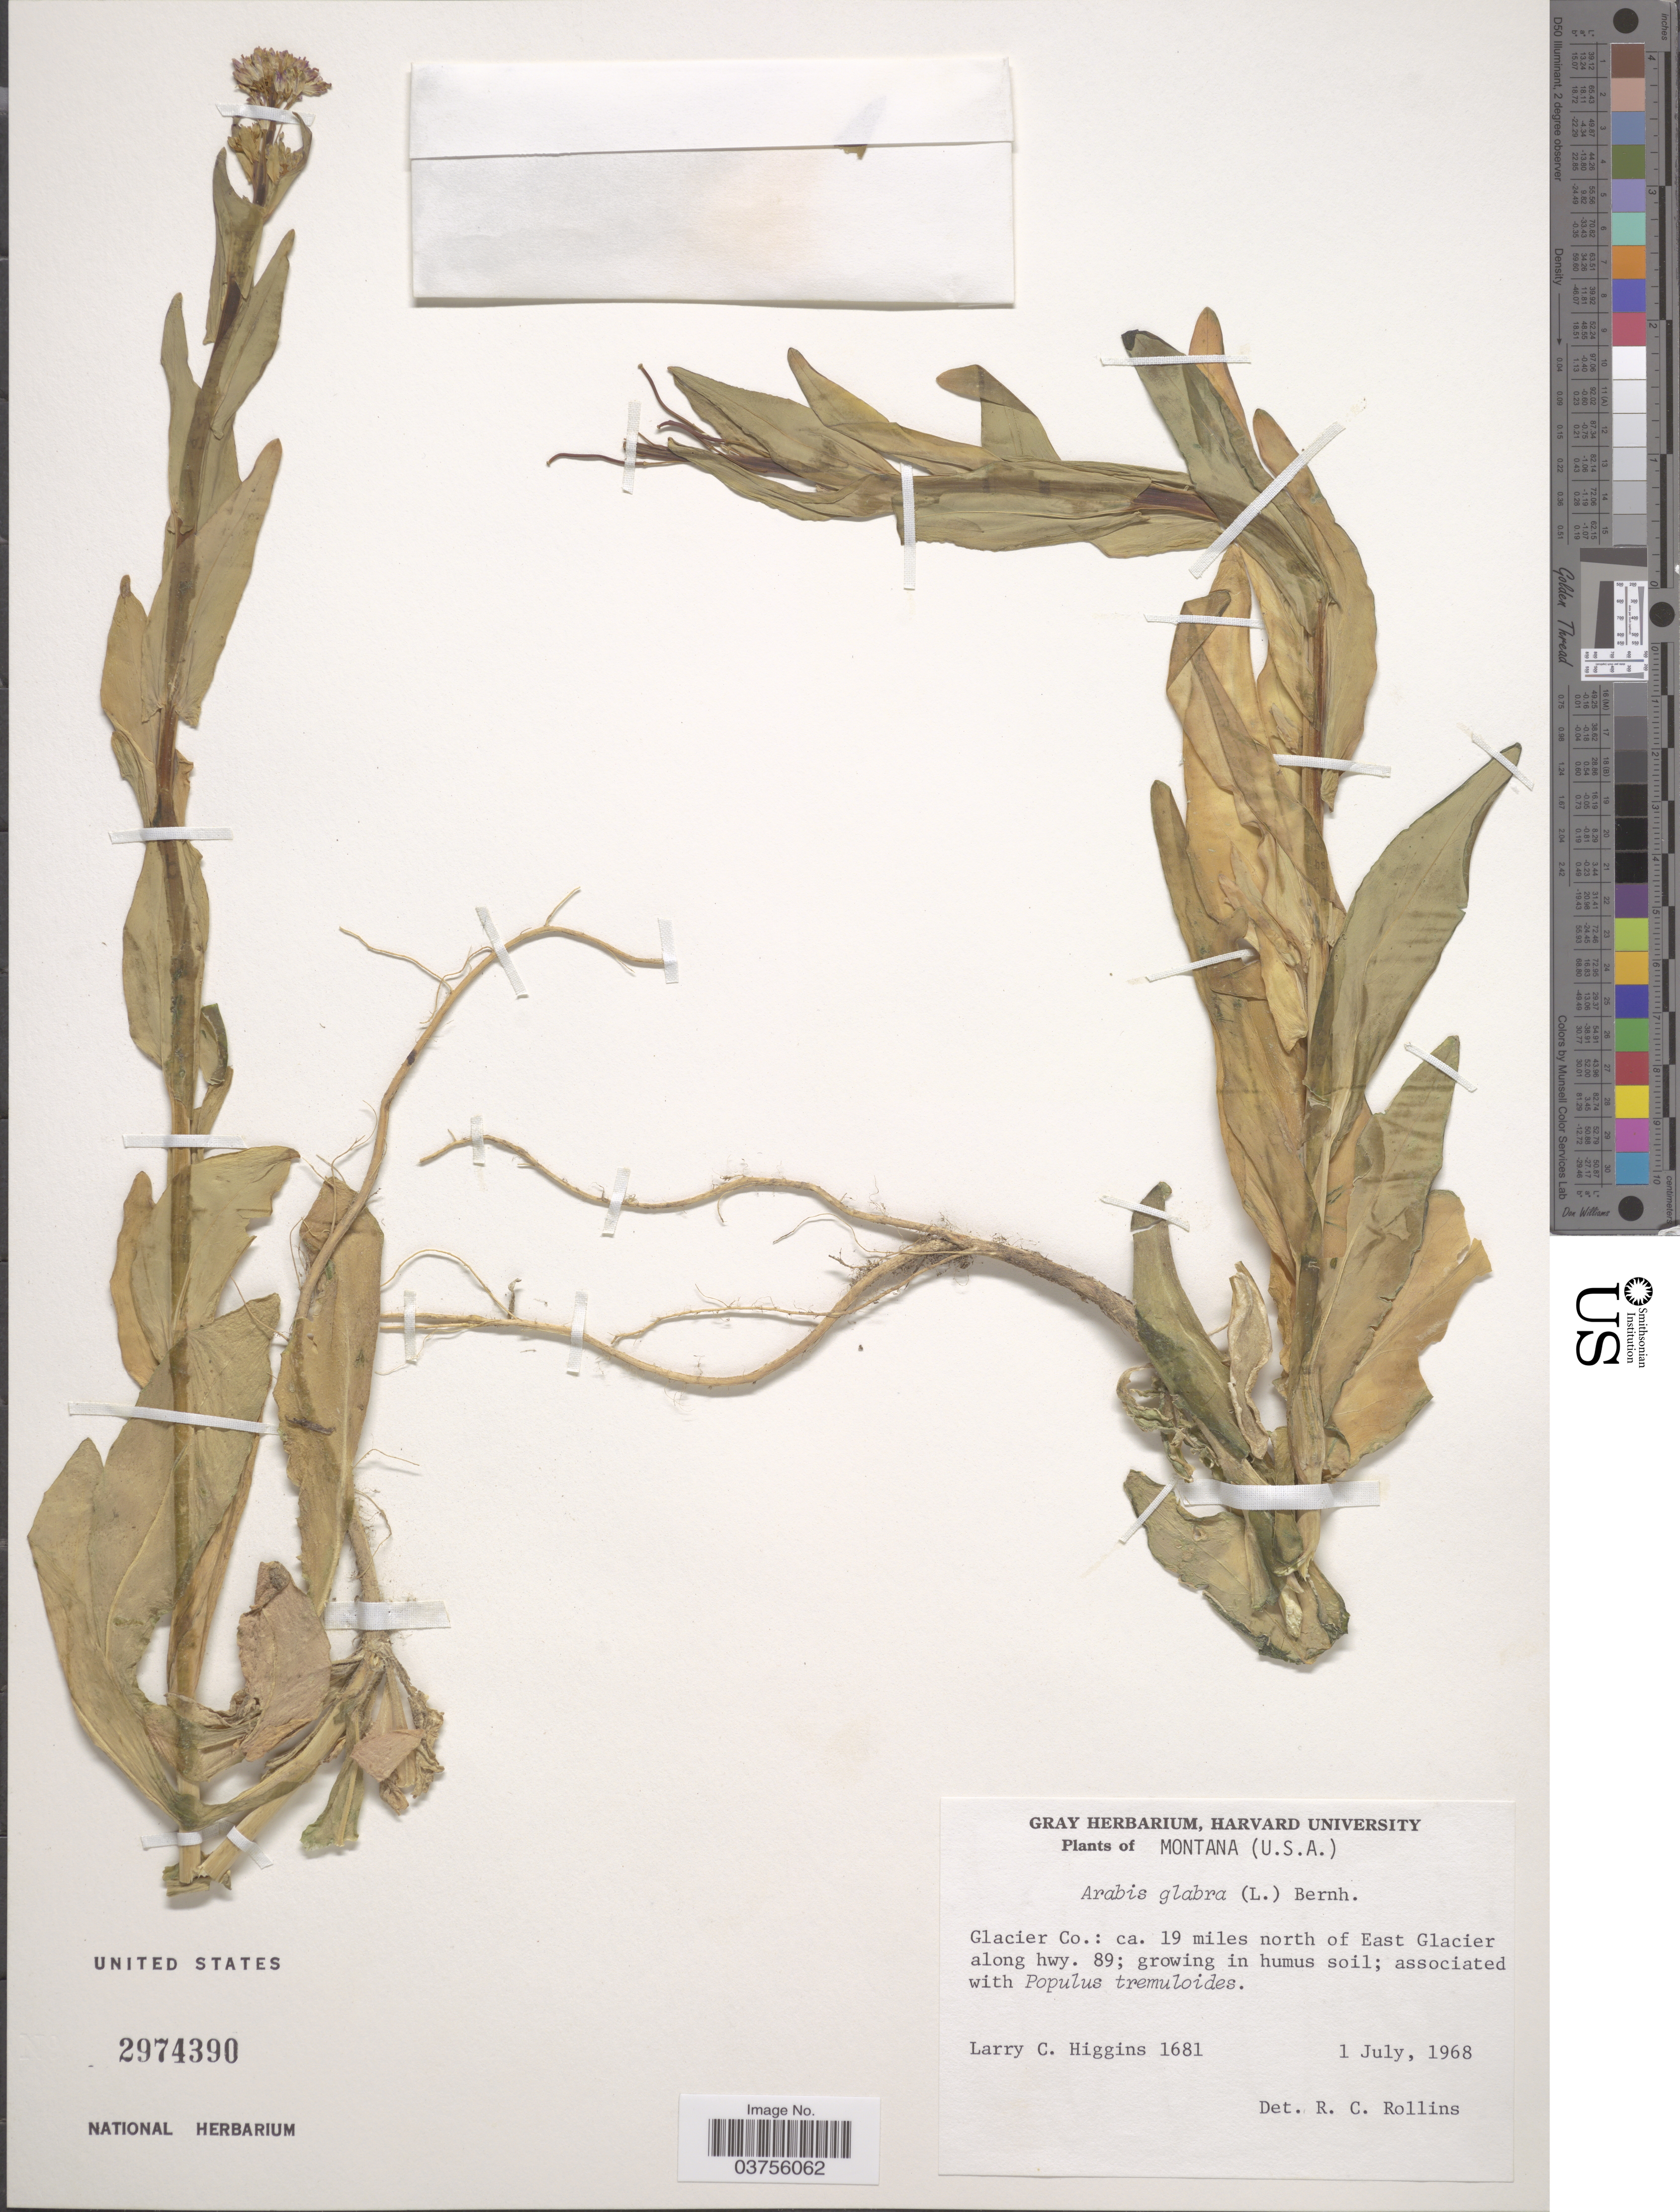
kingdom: Plantae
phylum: Tracheophyta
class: Magnoliopsida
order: Brassicales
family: Brassicaceae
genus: Turritis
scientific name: Turritis glabra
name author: L.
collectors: L. Higgins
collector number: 1681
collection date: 1968-07-01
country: United States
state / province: Montana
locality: Glacier Co.: ca. 19 miles north of East Glacier along hwy. 89.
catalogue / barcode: US 2974390